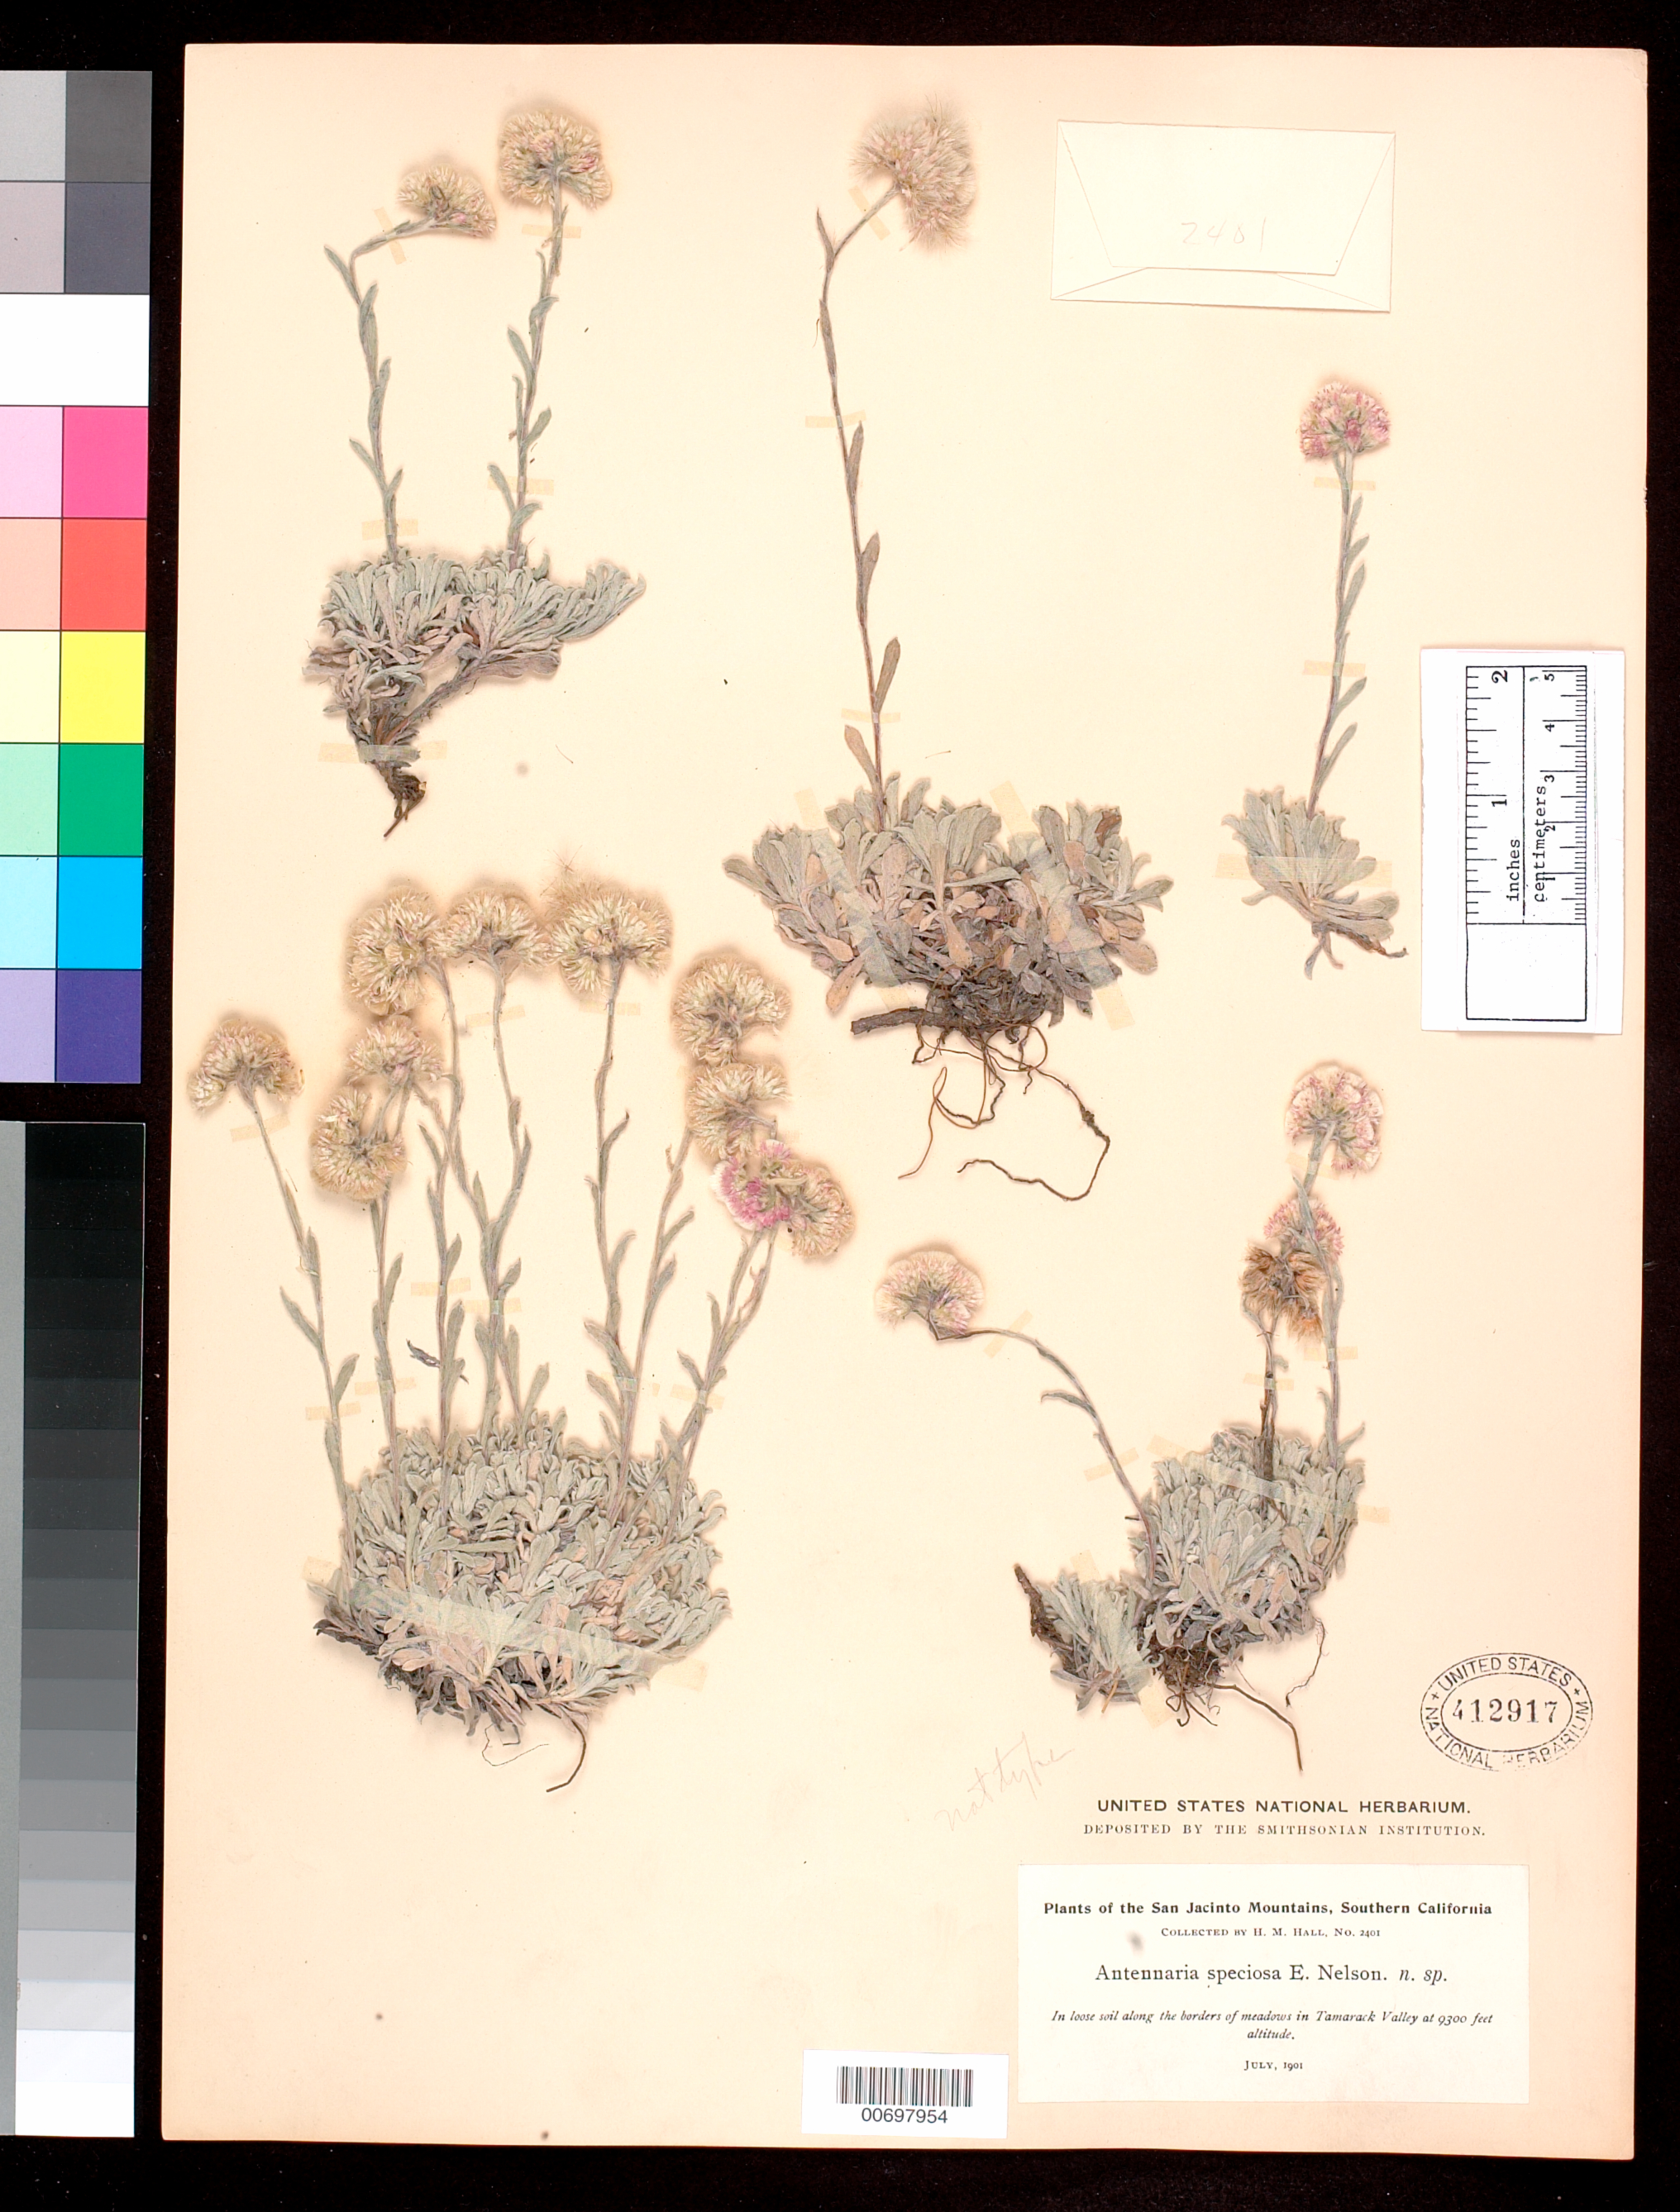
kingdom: Plantae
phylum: Tracheophyta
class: Magnoliopsida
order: Asterales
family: Asteraceae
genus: Antennaria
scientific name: Antennaria speciosa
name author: E.E. Nelson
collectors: H. M. Hall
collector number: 2401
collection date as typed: Jul 1901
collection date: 1901-07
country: United States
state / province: California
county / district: Riverside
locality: San Jacinto Mts. In loose soil along the borders of meadows in Tamarack Valley.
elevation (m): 2835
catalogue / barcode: US 412917